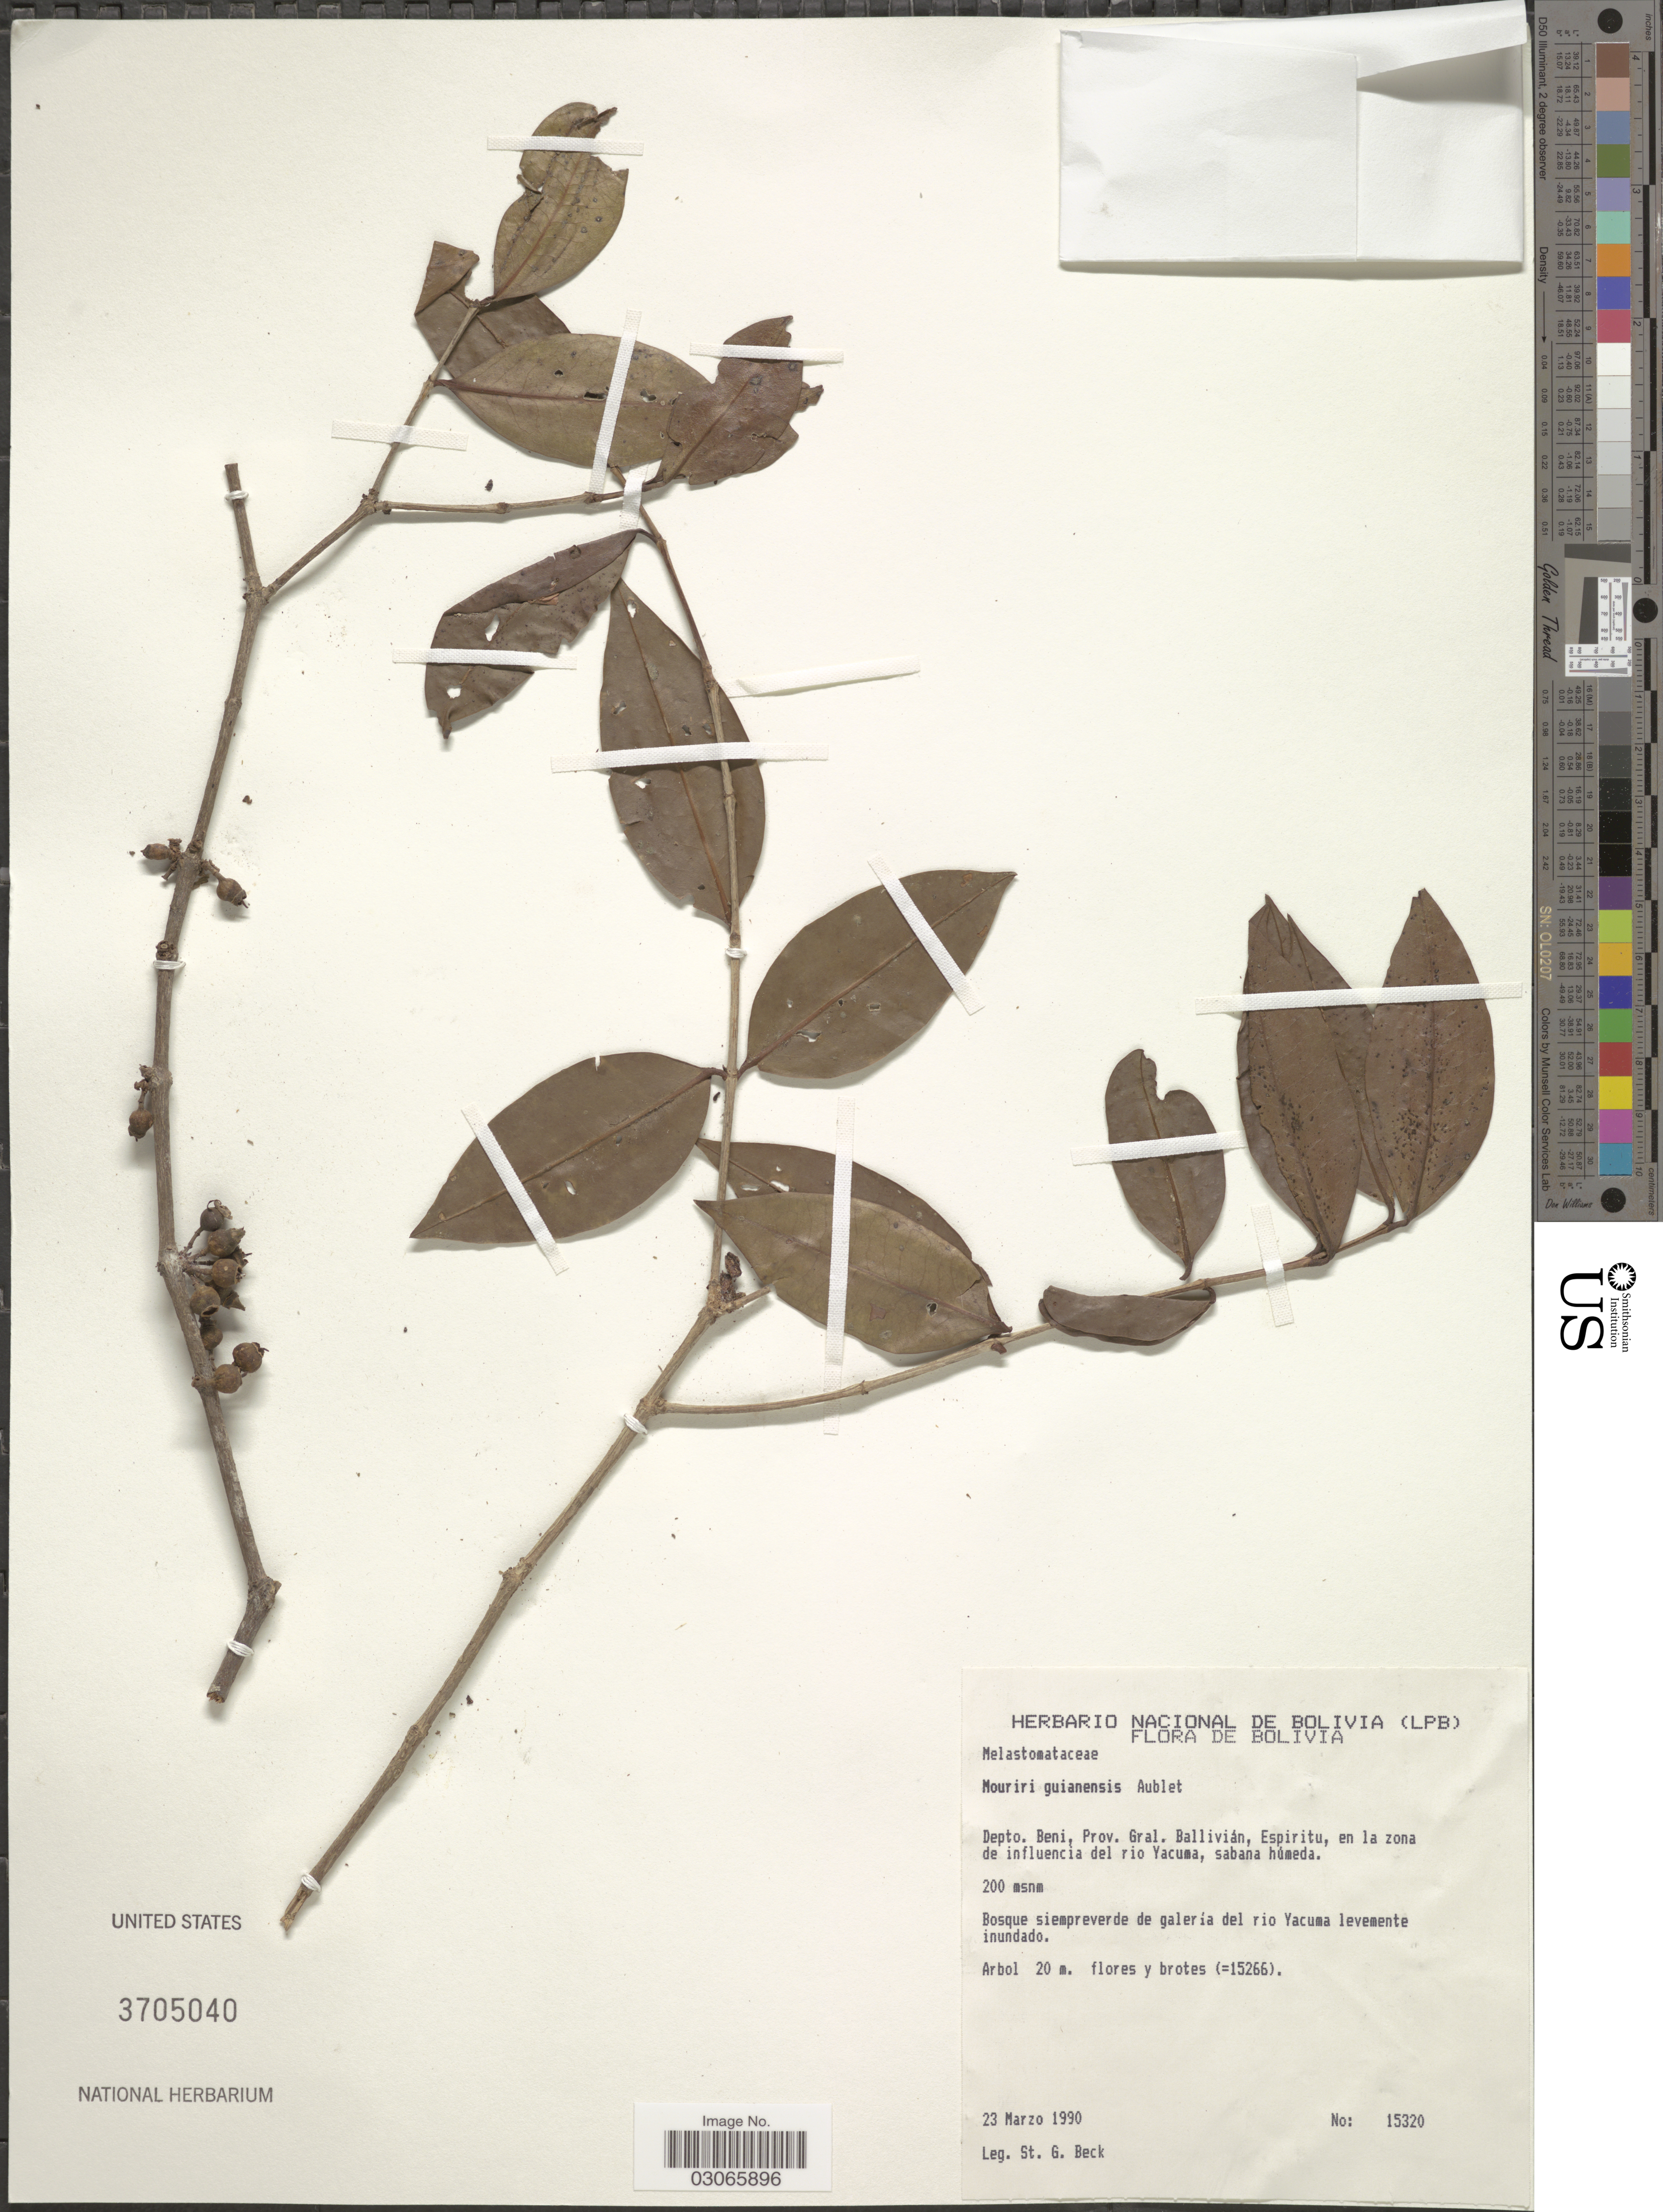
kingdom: Plantae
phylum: Tracheophyta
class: Magnoliopsida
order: Myrtales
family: Melastomataceae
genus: Mouriri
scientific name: Mouriri guianensis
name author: Aubl.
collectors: S. G. Beck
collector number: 15320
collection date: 1990-03-23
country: Bolivia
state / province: Beni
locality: Depto. Beni, Prov. Gral, Ballivián, Espiritu, en la zone de influencia del rio Yacuma, sabana húmeda. Bosque siempreverde de galería del rio Yacuma levemente inundado.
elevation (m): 200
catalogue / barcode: US 3705040